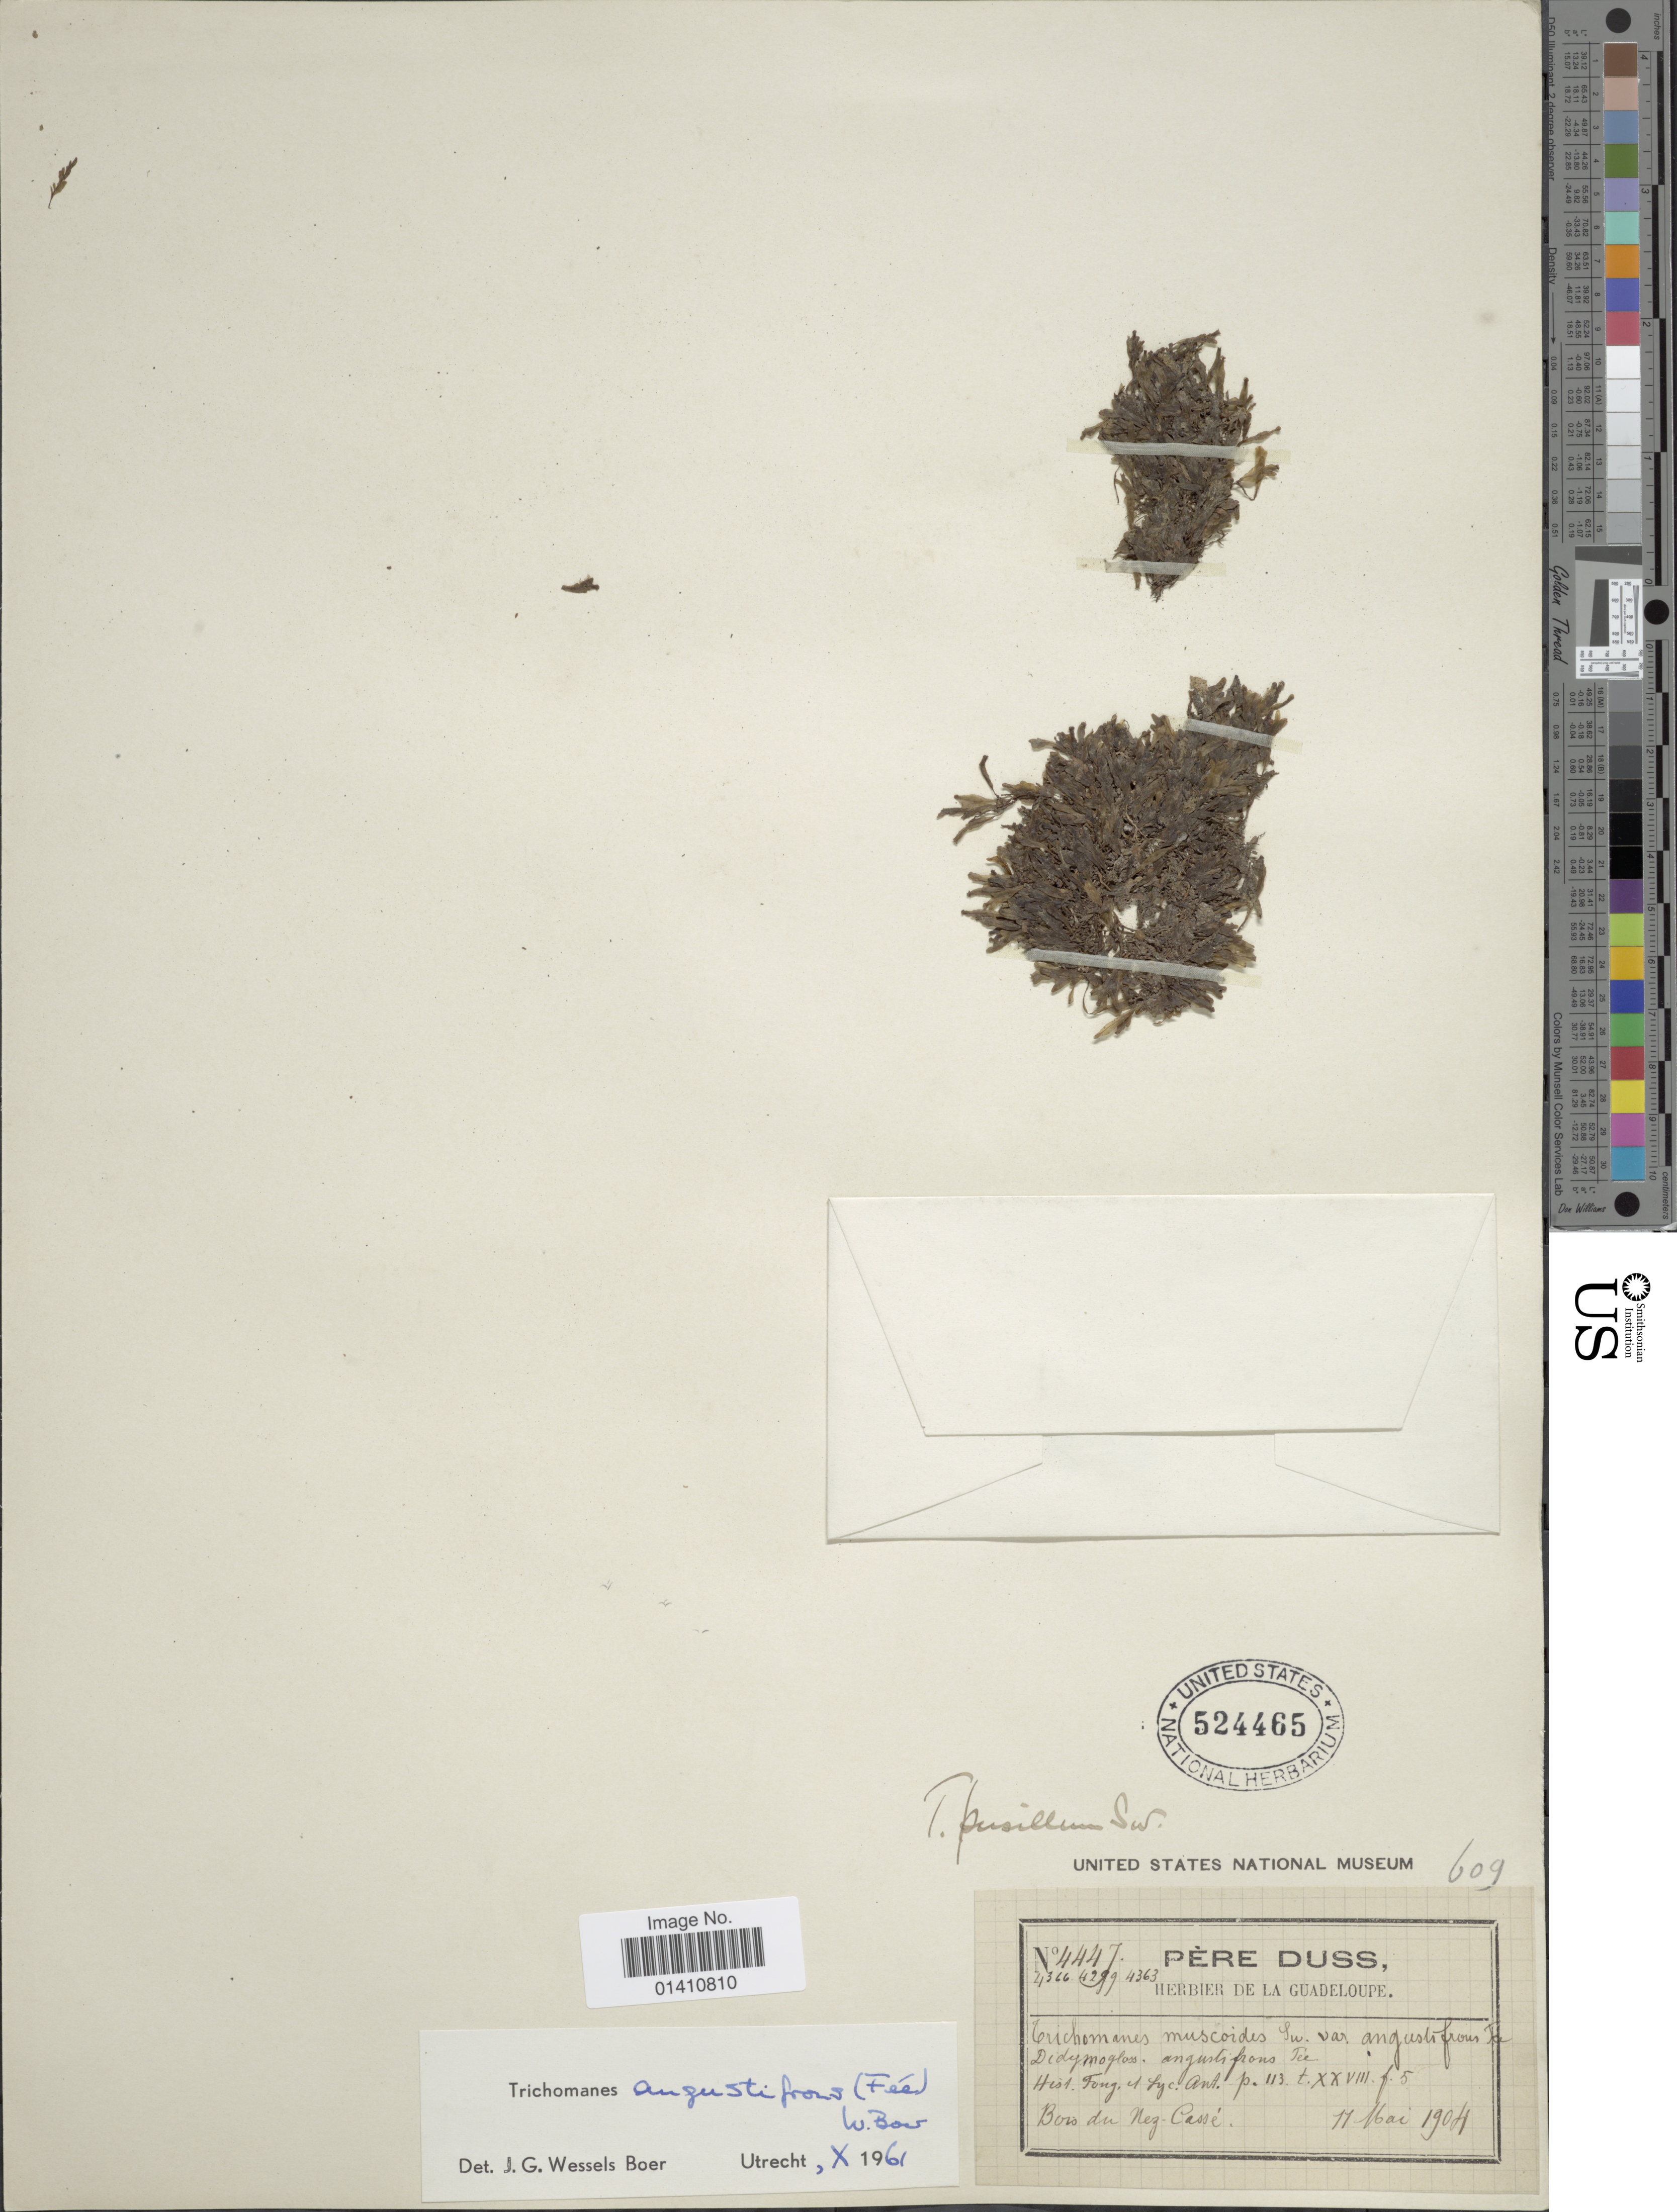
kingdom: Plantae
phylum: Tracheophyta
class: Polypodiopsida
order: Hymenophyllales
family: Hymenophyllaceae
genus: Didymoglossum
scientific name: Didymoglossum angustifrons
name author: Fée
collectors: Père Duss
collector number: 4447/4366/4299/4363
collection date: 1904-05-11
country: Guadeloupe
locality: Bois du Nez Cassé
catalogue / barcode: US 524465